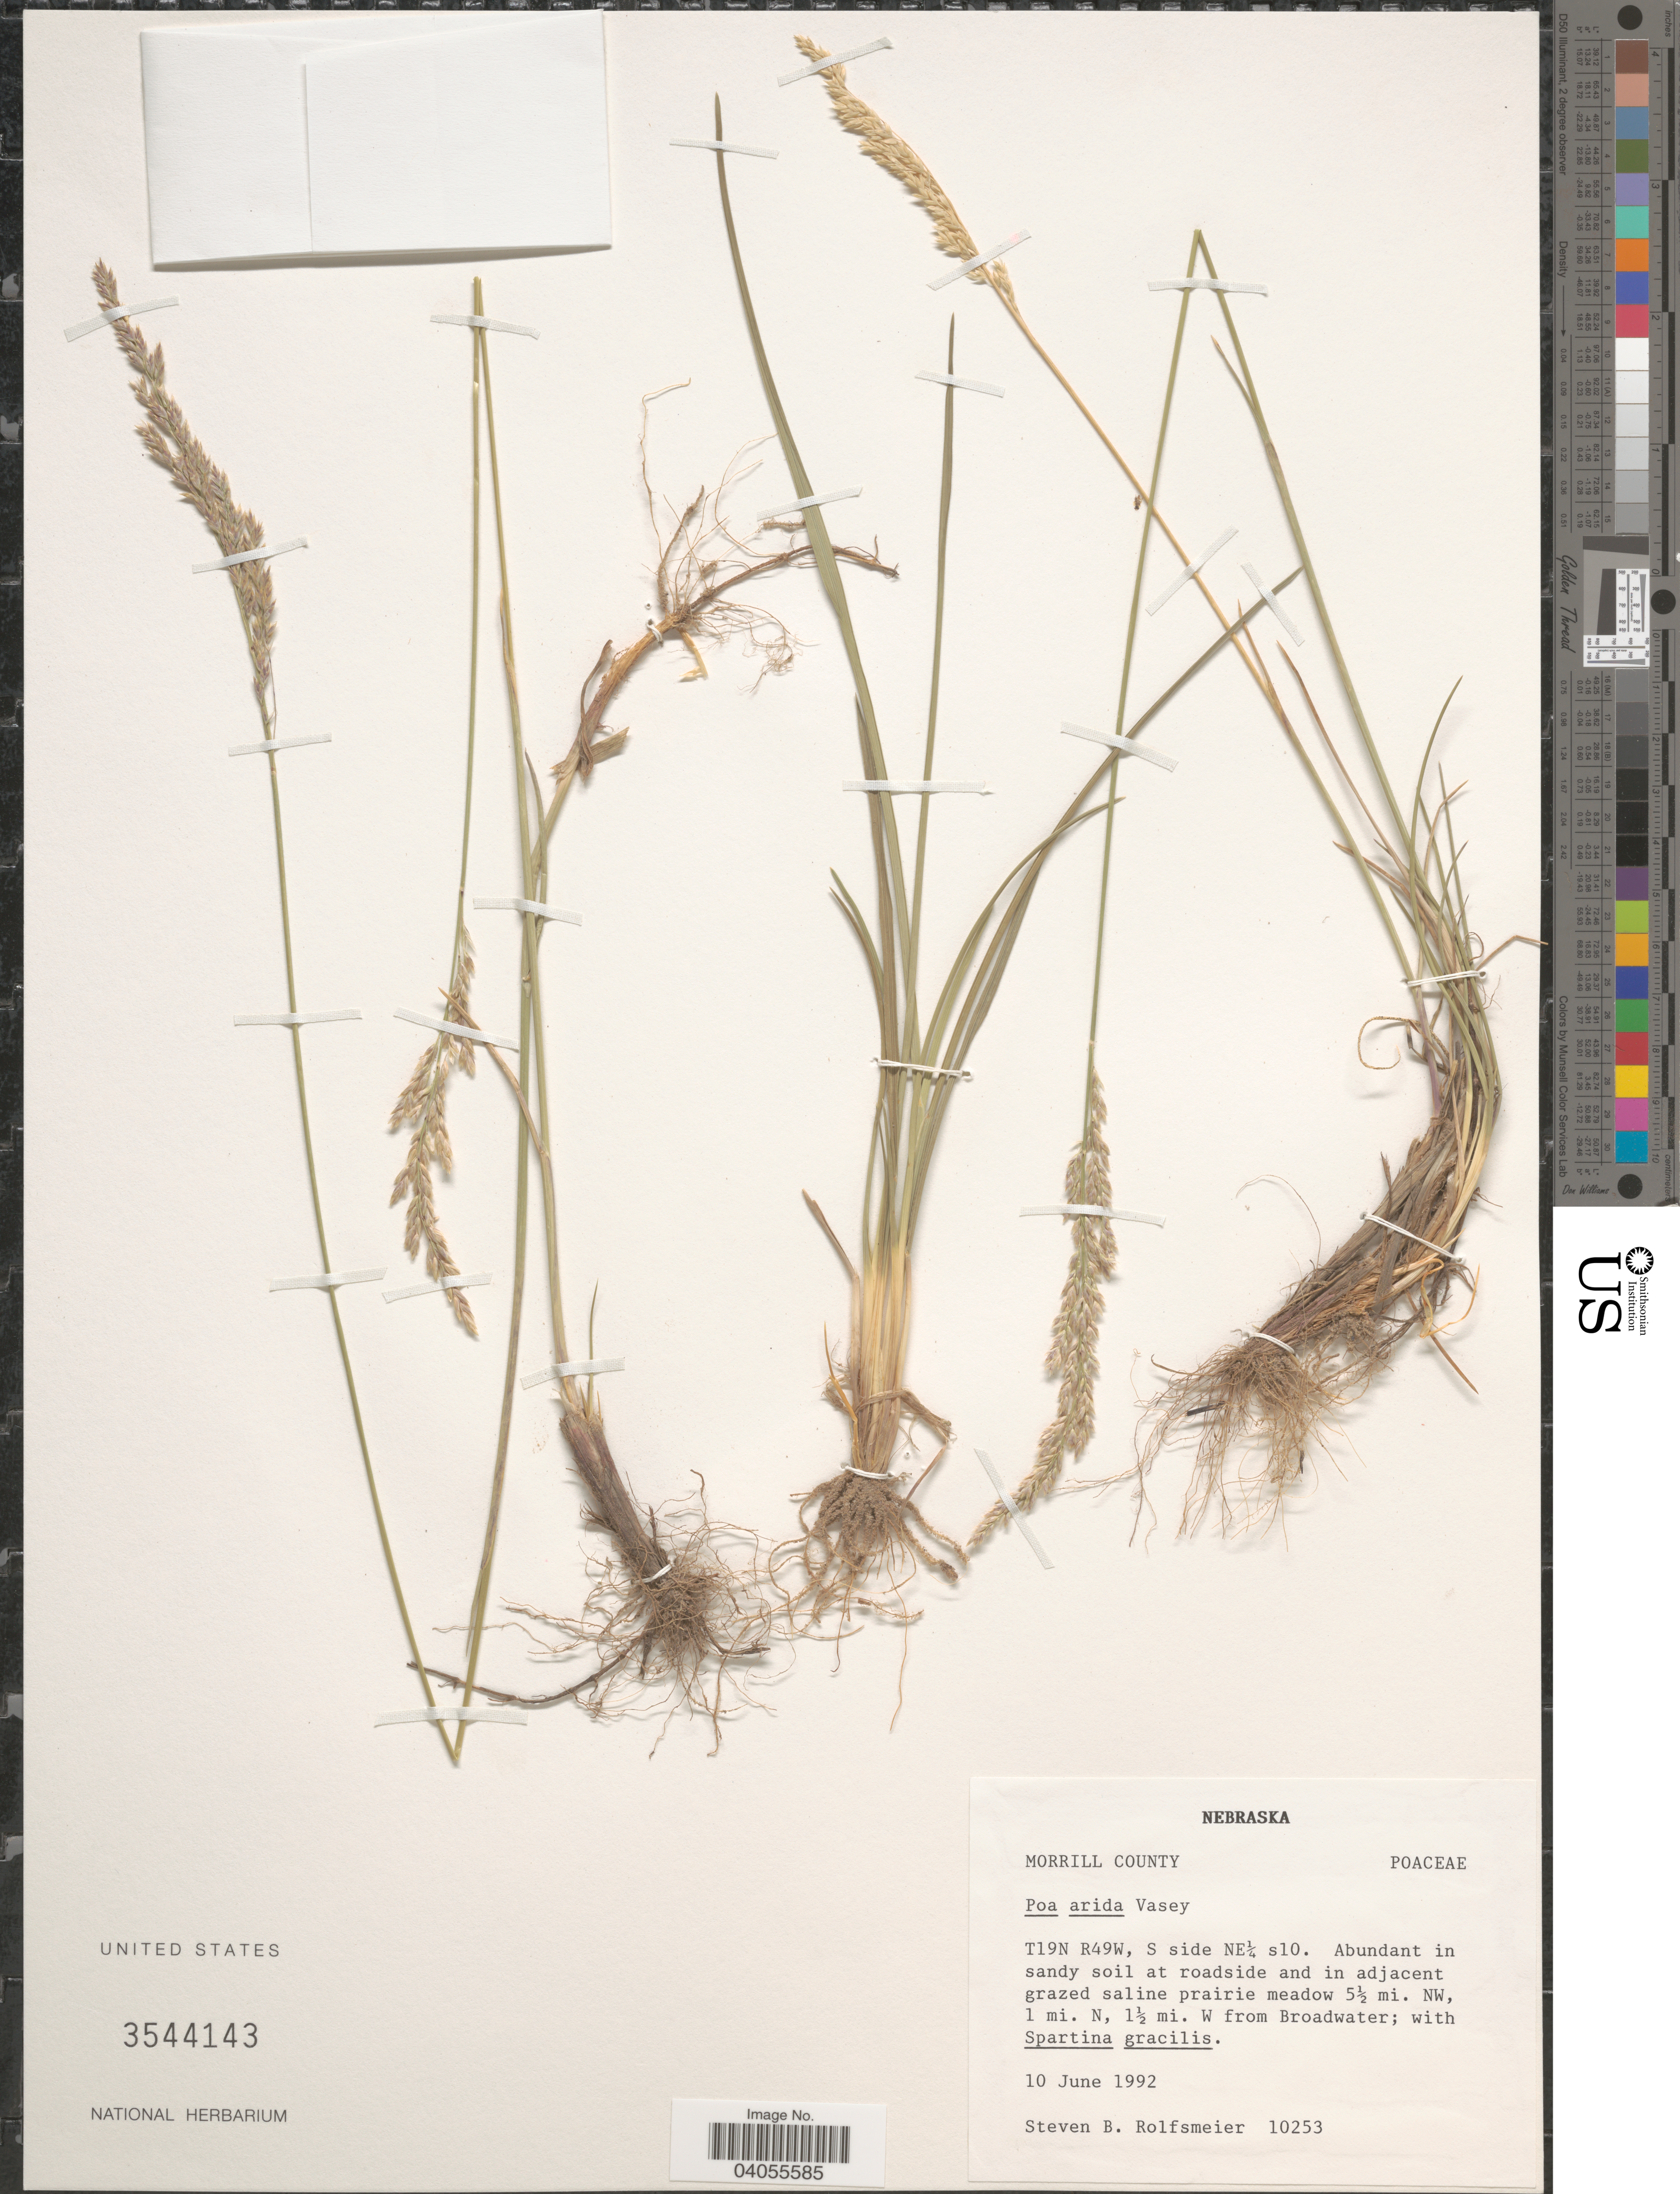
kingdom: Plantae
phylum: Tracheophyta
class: Liliopsida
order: Poales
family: Poaceae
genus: Poa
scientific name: Poa arida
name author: Vasey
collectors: S. Rolfsmeier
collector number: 10253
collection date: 1992-06-10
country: United States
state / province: Nebraska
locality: Morrill County. T19N R49W, S side NE¼ s10. Abundant in sandy soil at roadside and in adjacent grazed saline prairie meadow 5½ mi. NW, 1 mi. N, 1½ mi. W from Broadwater.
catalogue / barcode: US 3544143